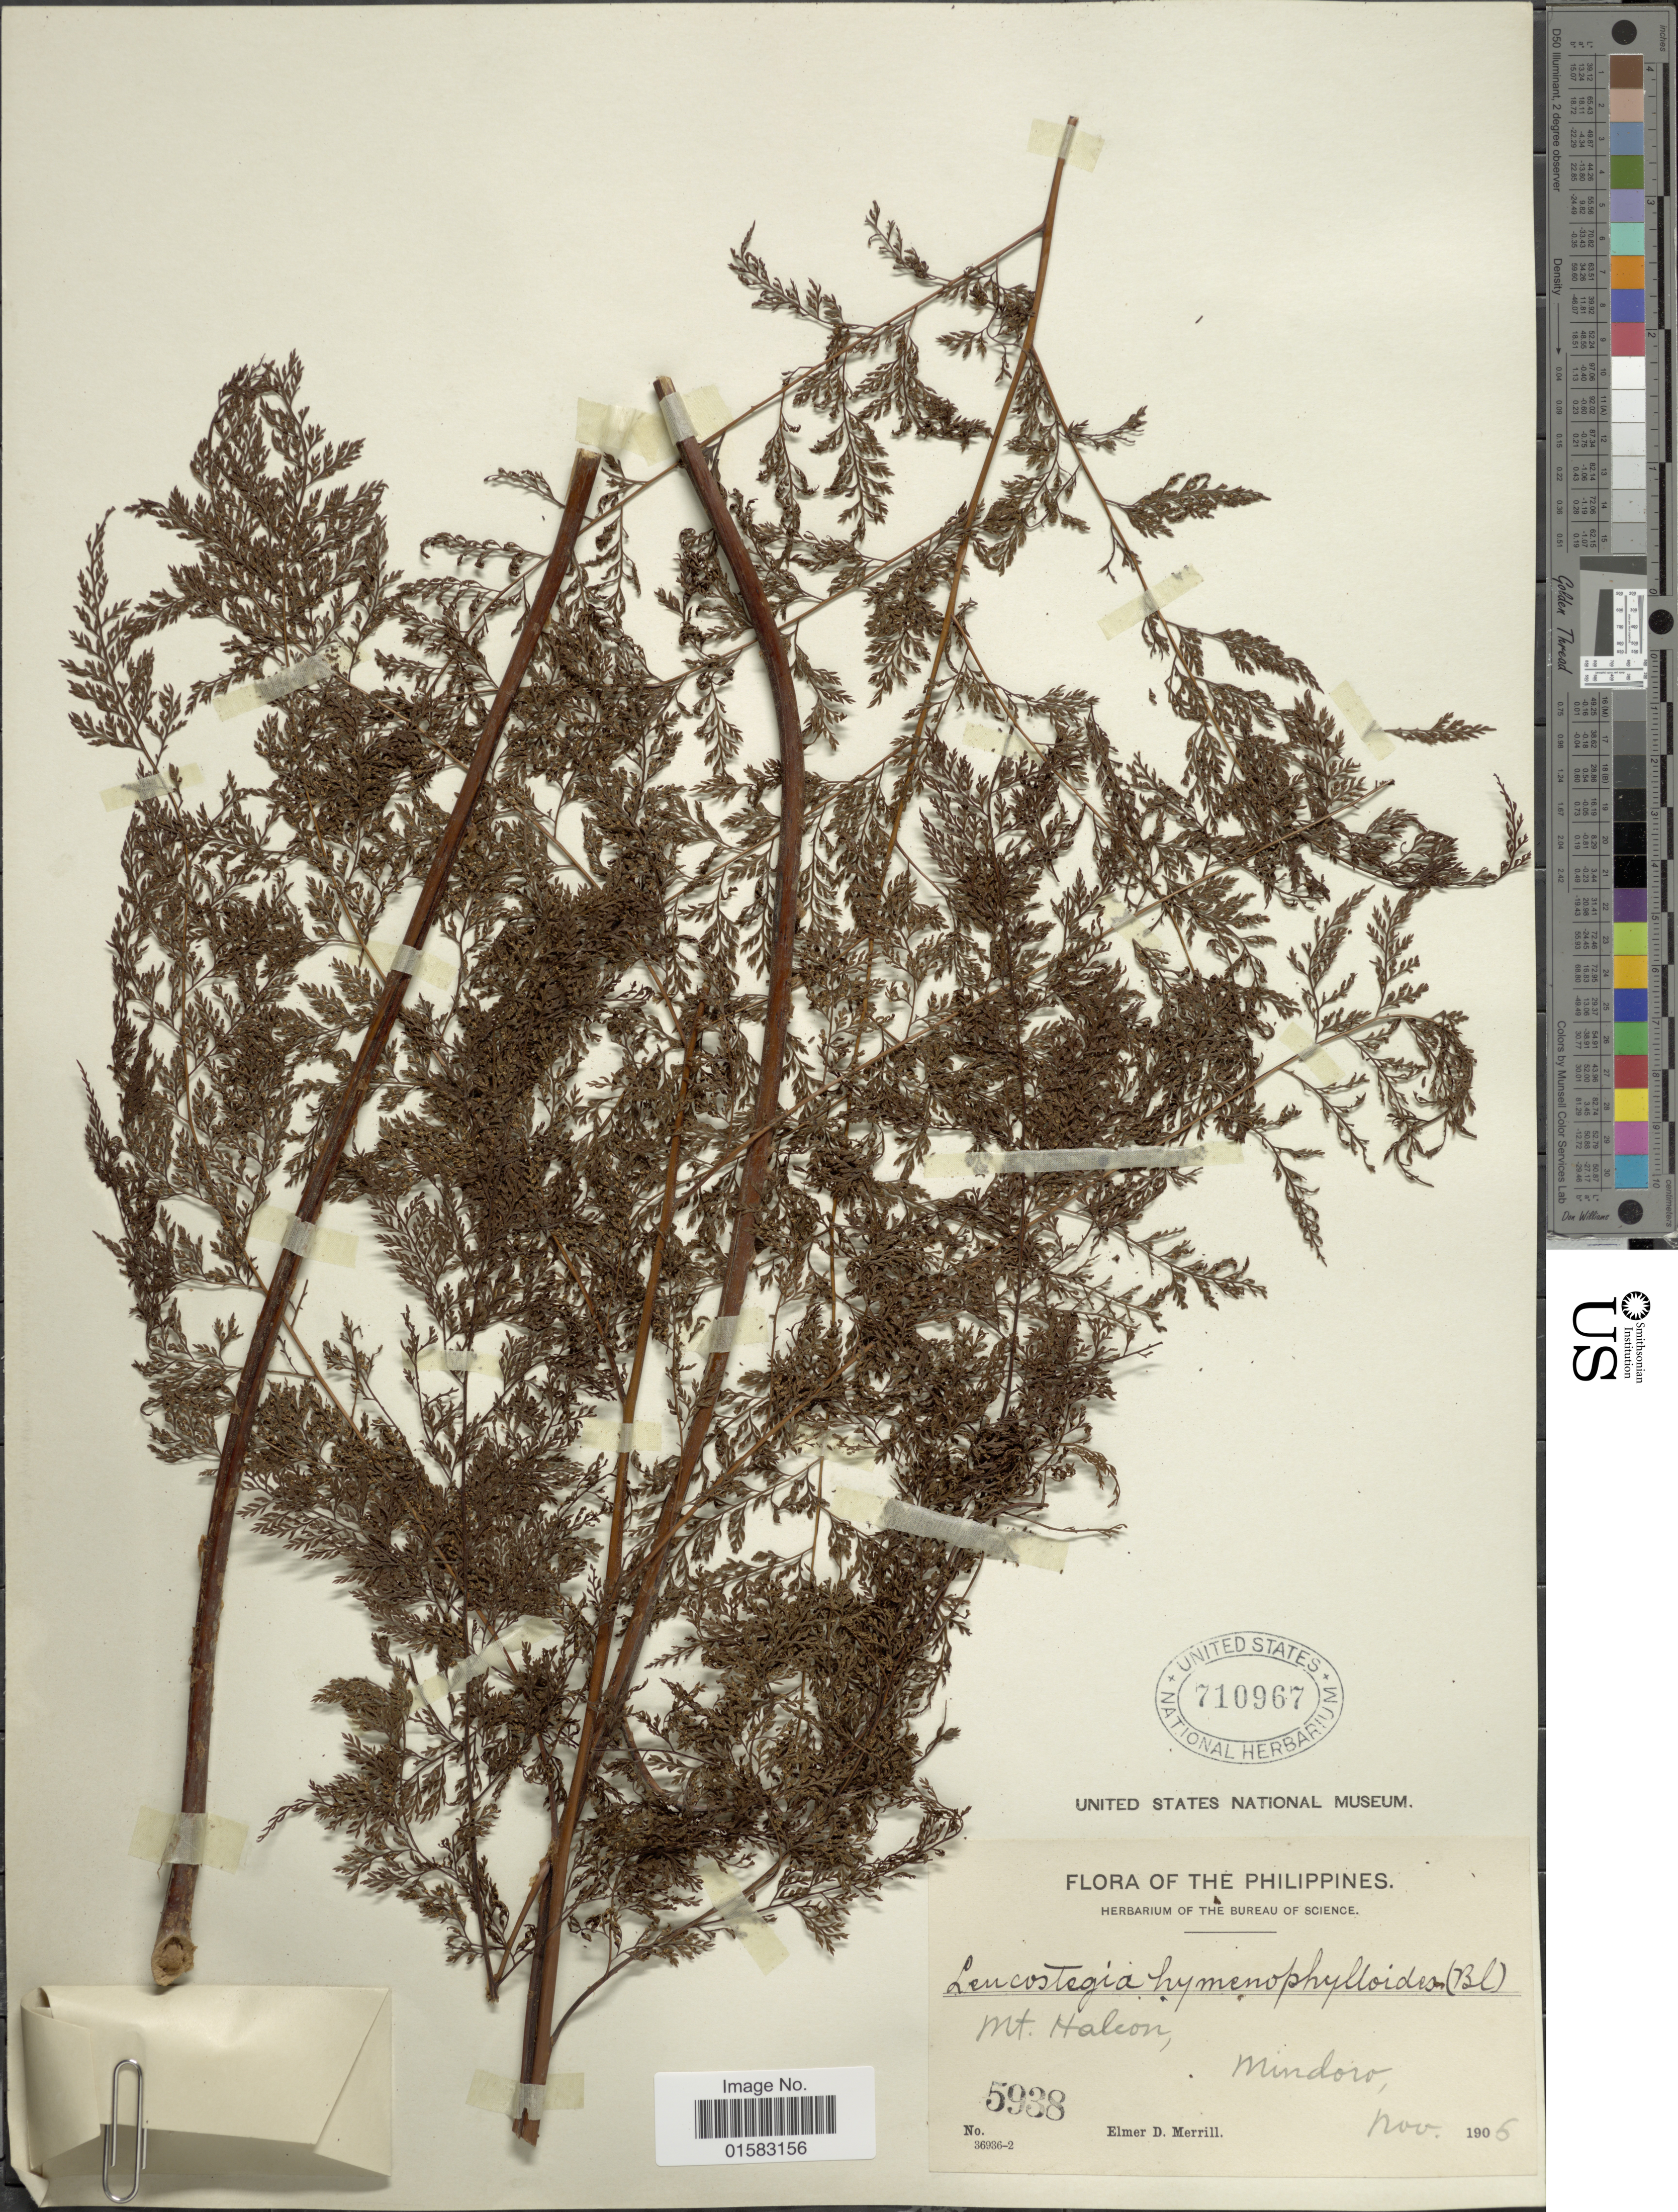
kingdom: Plantae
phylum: Tracheophyta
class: Polypodiopsida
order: Polypodiales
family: Davalliaceae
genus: Davallia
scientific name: Davallia hymenophylloides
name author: (Bedd.) Kuhn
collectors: E. D. Merrill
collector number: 5938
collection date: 1905-11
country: Philippines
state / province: Mimaropa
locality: Mt. Halcon, Mindoro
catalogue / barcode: US 710967